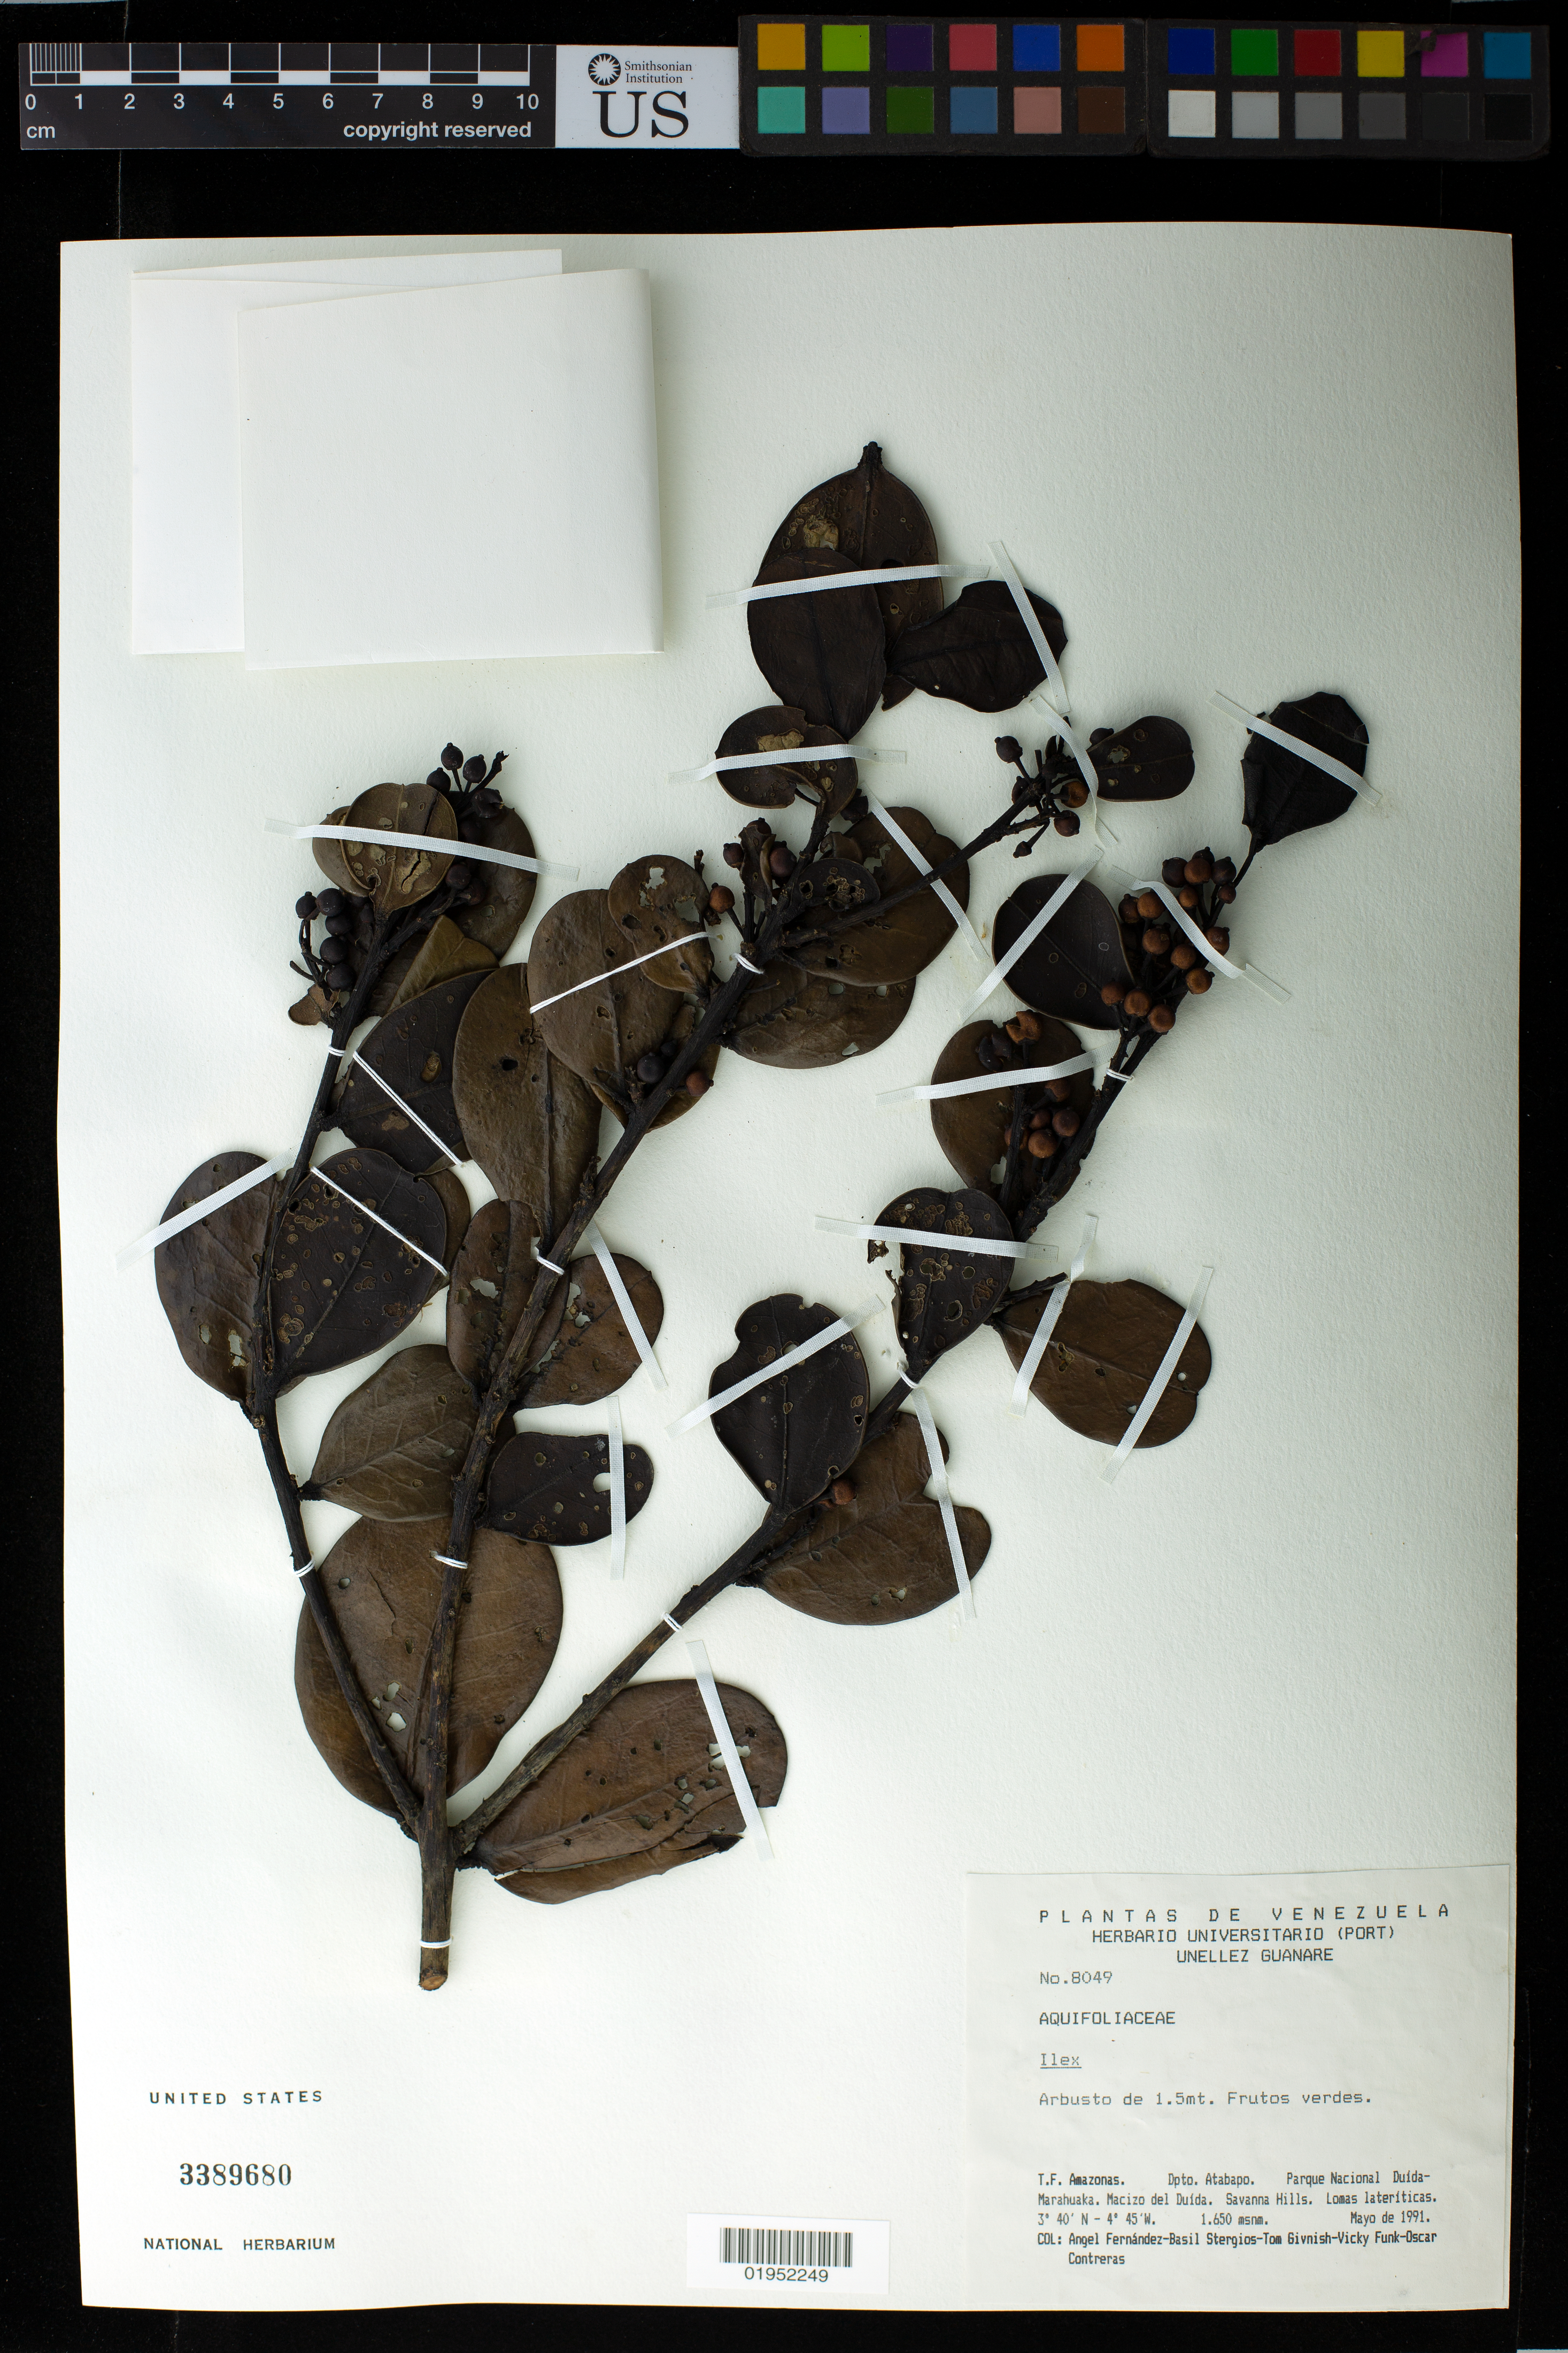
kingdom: Plantae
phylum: Tracheophyta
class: Magnoliopsida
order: Aquifoliales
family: Aquifoliaceae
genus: Ilex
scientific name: Ilex sp.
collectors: A. Fernández, B. G. Stergios, T. J. Givnish, V. Funk & O. Contreras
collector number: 8049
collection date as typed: Apr 1991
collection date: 1991-04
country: Venezuela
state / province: Amazonas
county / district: Atabapo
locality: Parque National Duida-Marahuaka, Macizo del Duida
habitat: Lomas lateriticas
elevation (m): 1650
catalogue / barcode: US 3389680